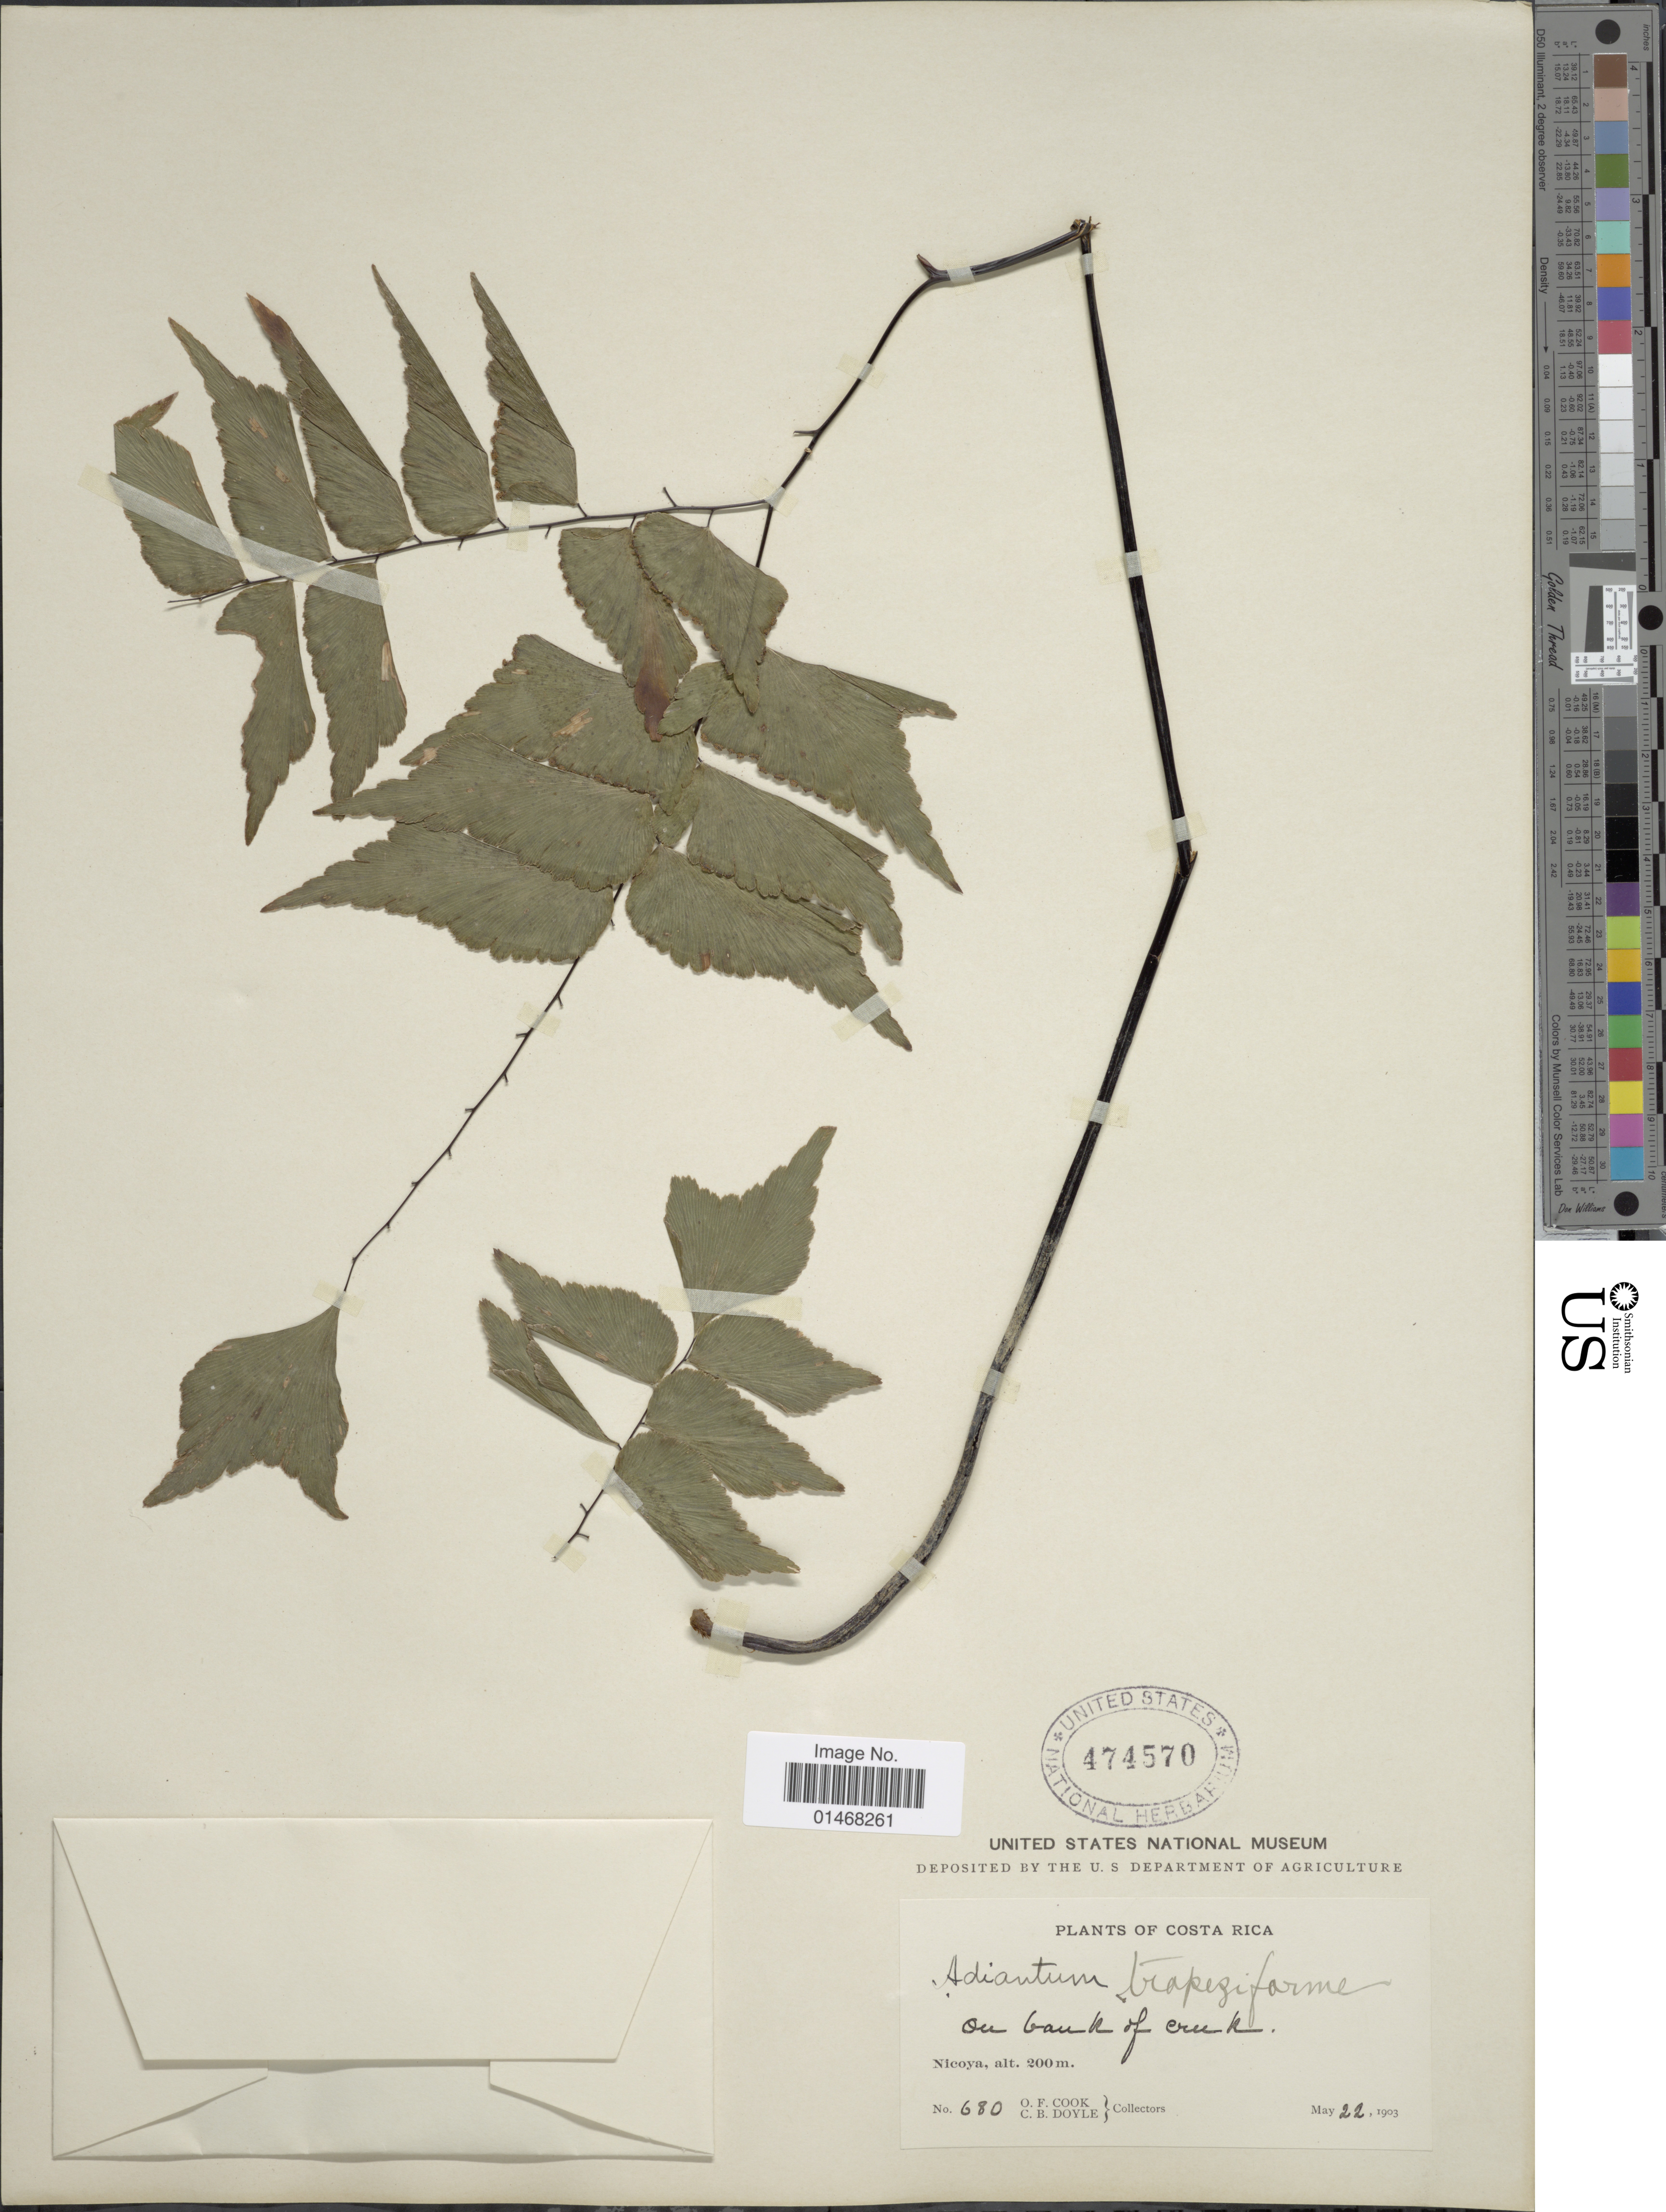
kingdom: Plantae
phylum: Tracheophyta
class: Polypodiopsida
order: Polypodiales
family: Pteridaceae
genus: Adiantum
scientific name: Adiantum trapeziforme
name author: L.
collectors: O. F. Cook & C. Doyle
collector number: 680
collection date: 1903-05-22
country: Costa Rica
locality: Nicoya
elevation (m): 200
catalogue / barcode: US 474570